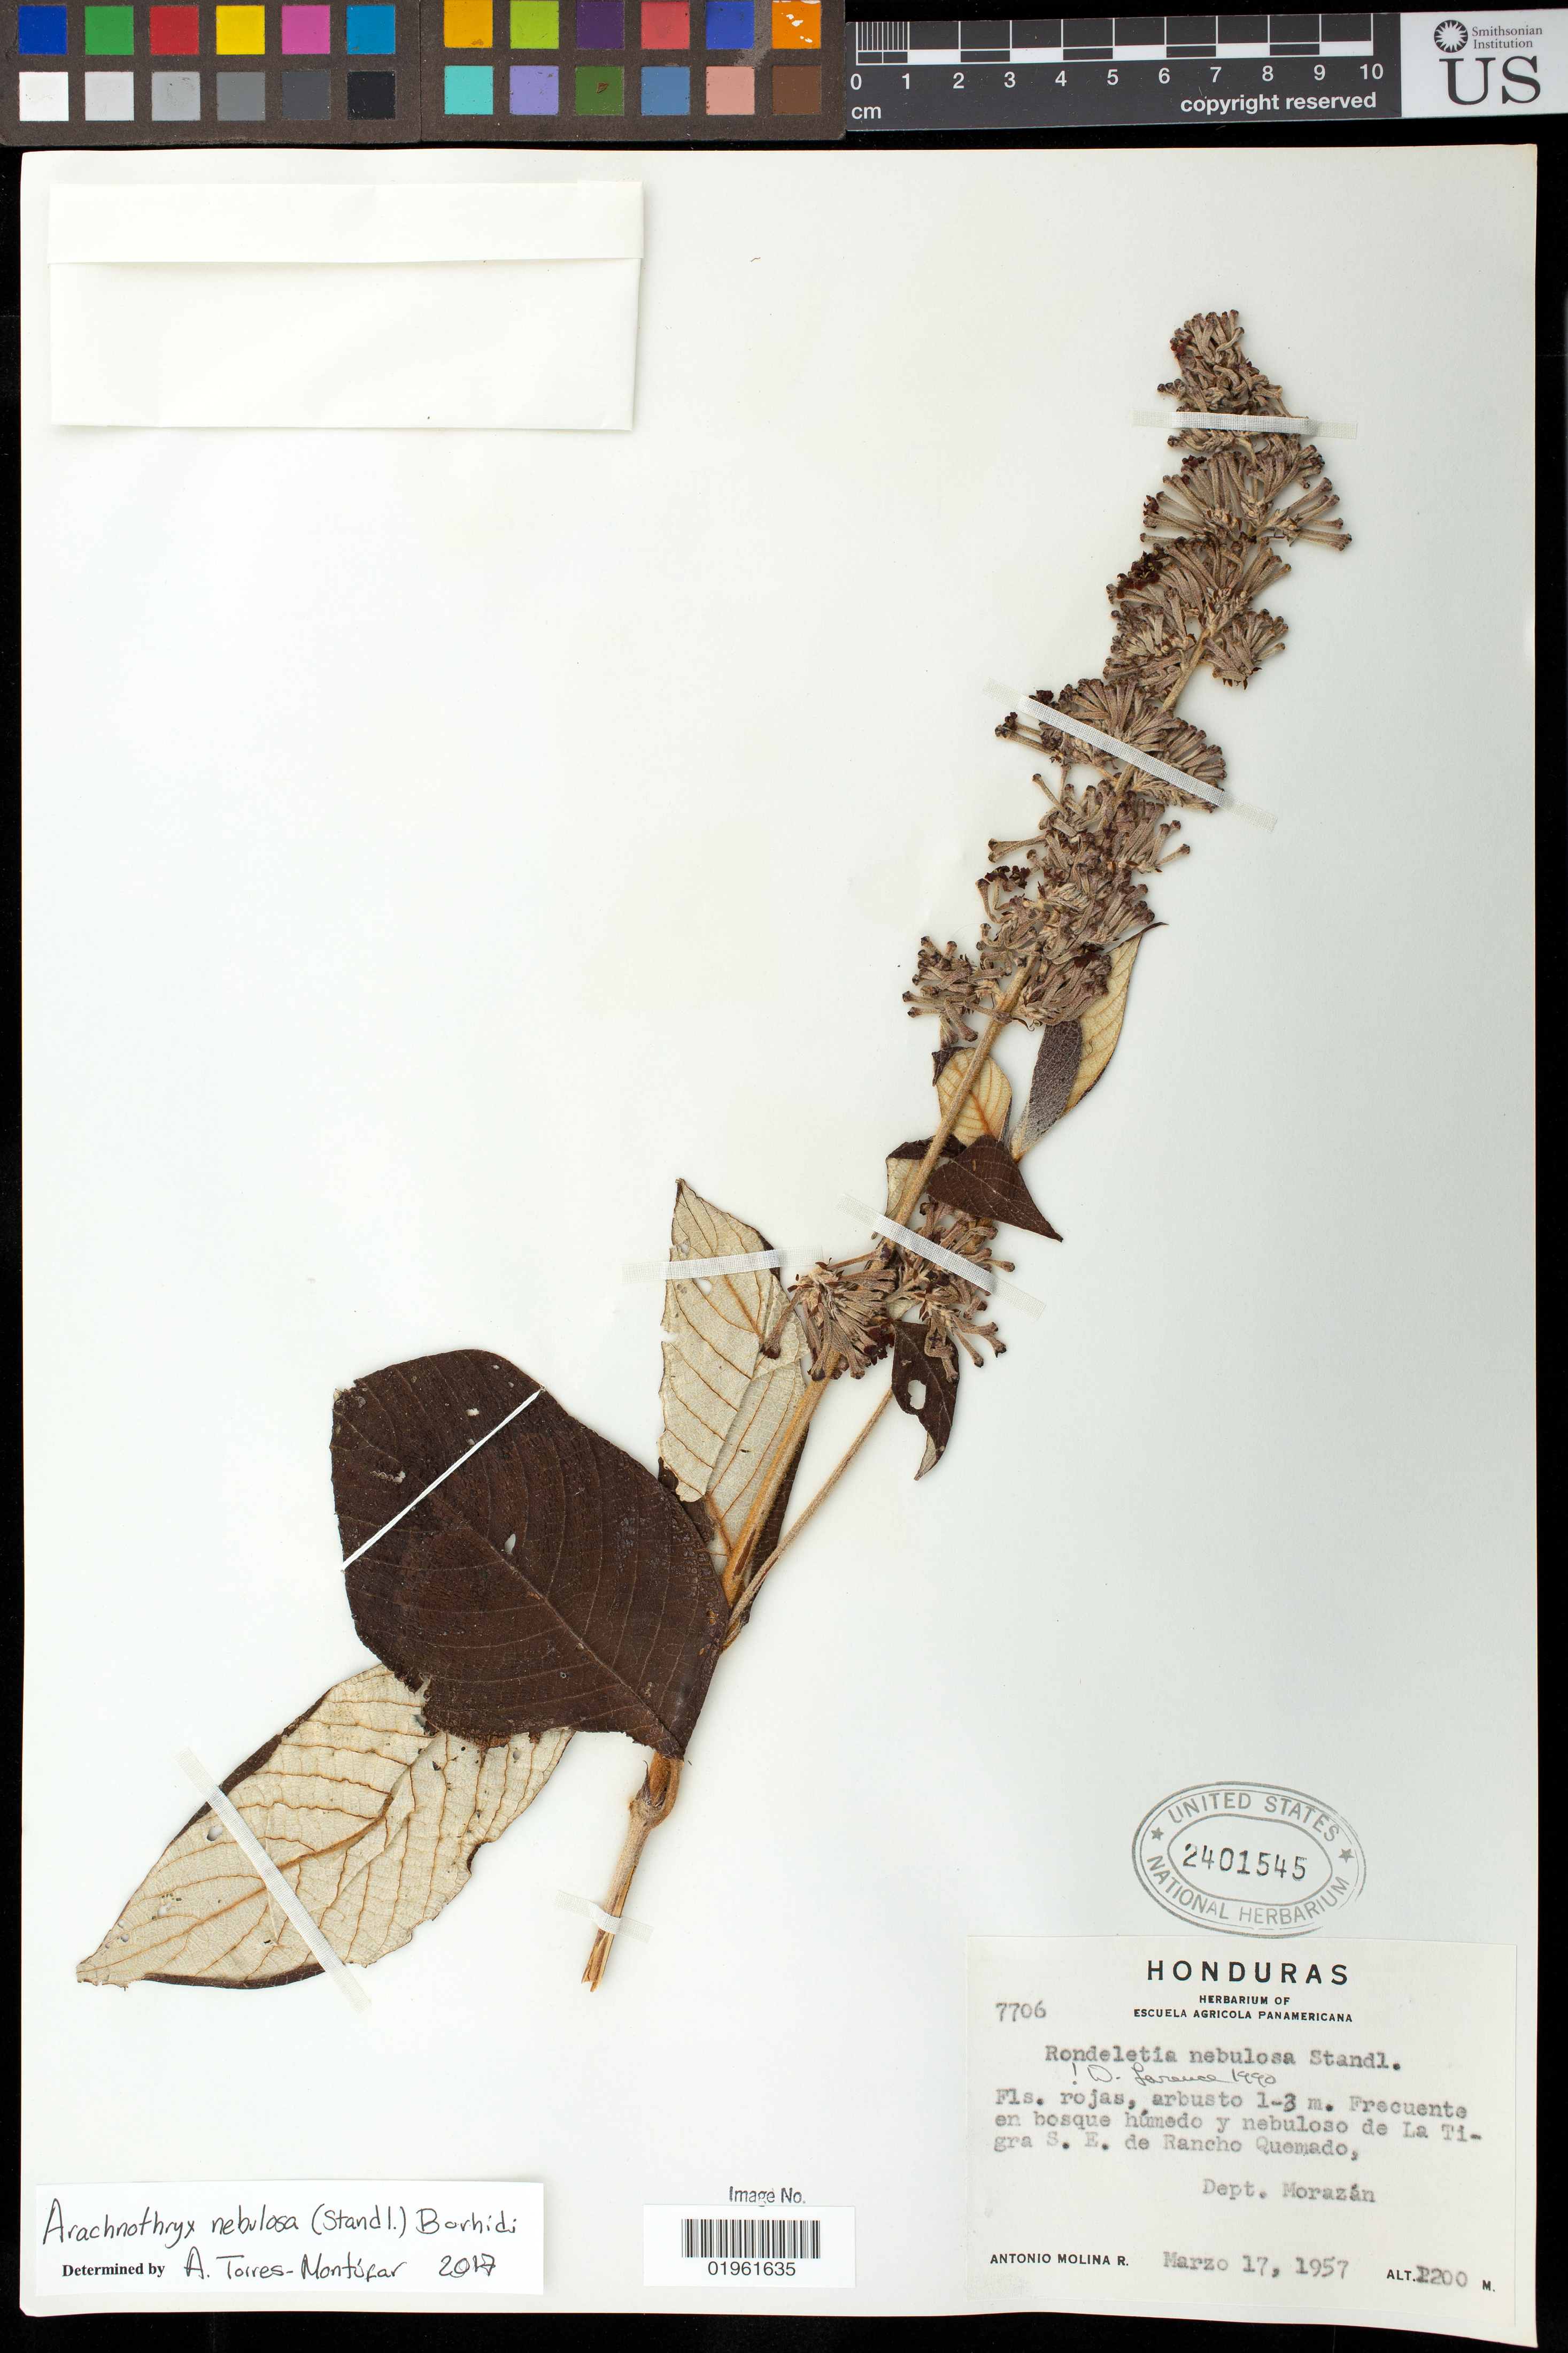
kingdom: Plantae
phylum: Tracheophyta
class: Magnoliopsida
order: Gentianales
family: Rubiaceae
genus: Arachnothryx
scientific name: Arachnothryx nebulosa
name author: (Standl.) Borhidi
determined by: Montúfar, Alejandro Torres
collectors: A. Molina R.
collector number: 7706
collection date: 1957-03-17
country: Honduras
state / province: Fco. Morazán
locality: Bosque abierto de Montana La Tigra S. E. de Rancho Quemado, Dept. Morazan.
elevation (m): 2200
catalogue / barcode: US 2401545